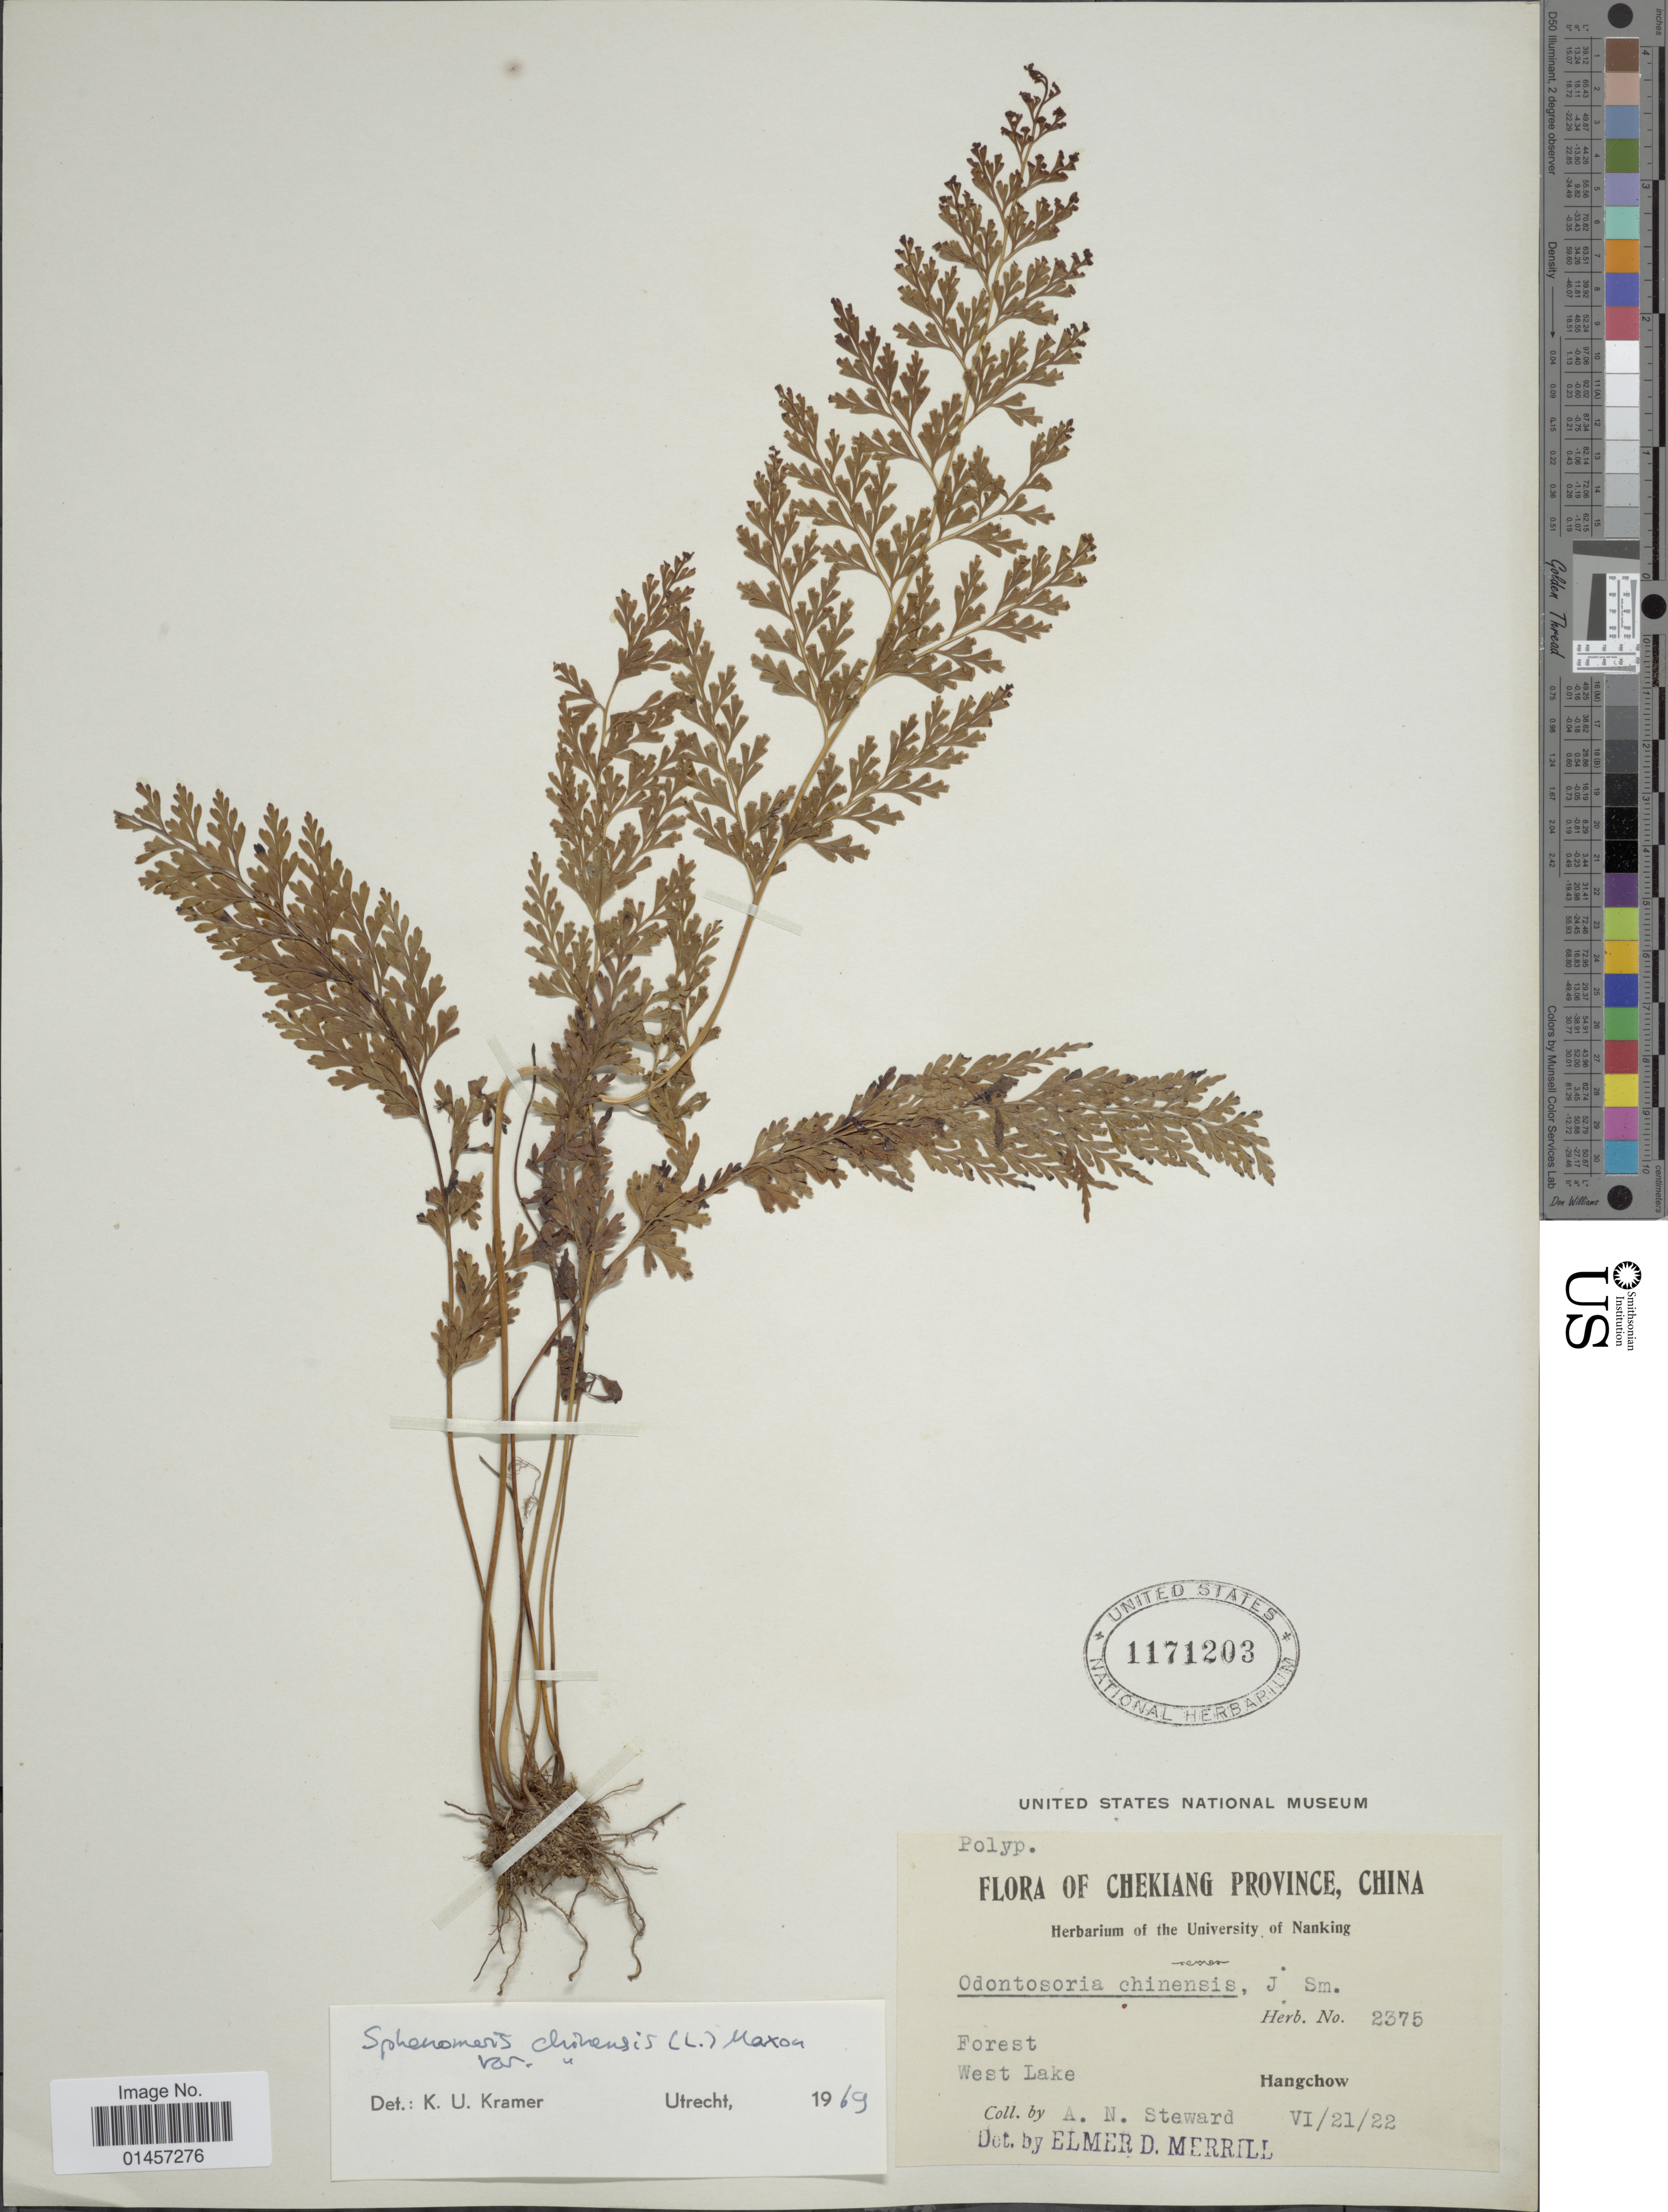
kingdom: Plantae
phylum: Tracheophyta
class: Polypodiopsida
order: Polypodiales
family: Lindsaeaceae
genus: Sphenomeris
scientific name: Sphenomeris chinensis var. chinensis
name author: (L.) Maxon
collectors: A. N. Steward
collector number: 2375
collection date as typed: Transcribed d/m/y: 21/6/22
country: China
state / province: Zhejiang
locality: Chekiang Province, forest, West Lake, Hangchow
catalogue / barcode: US 1171203